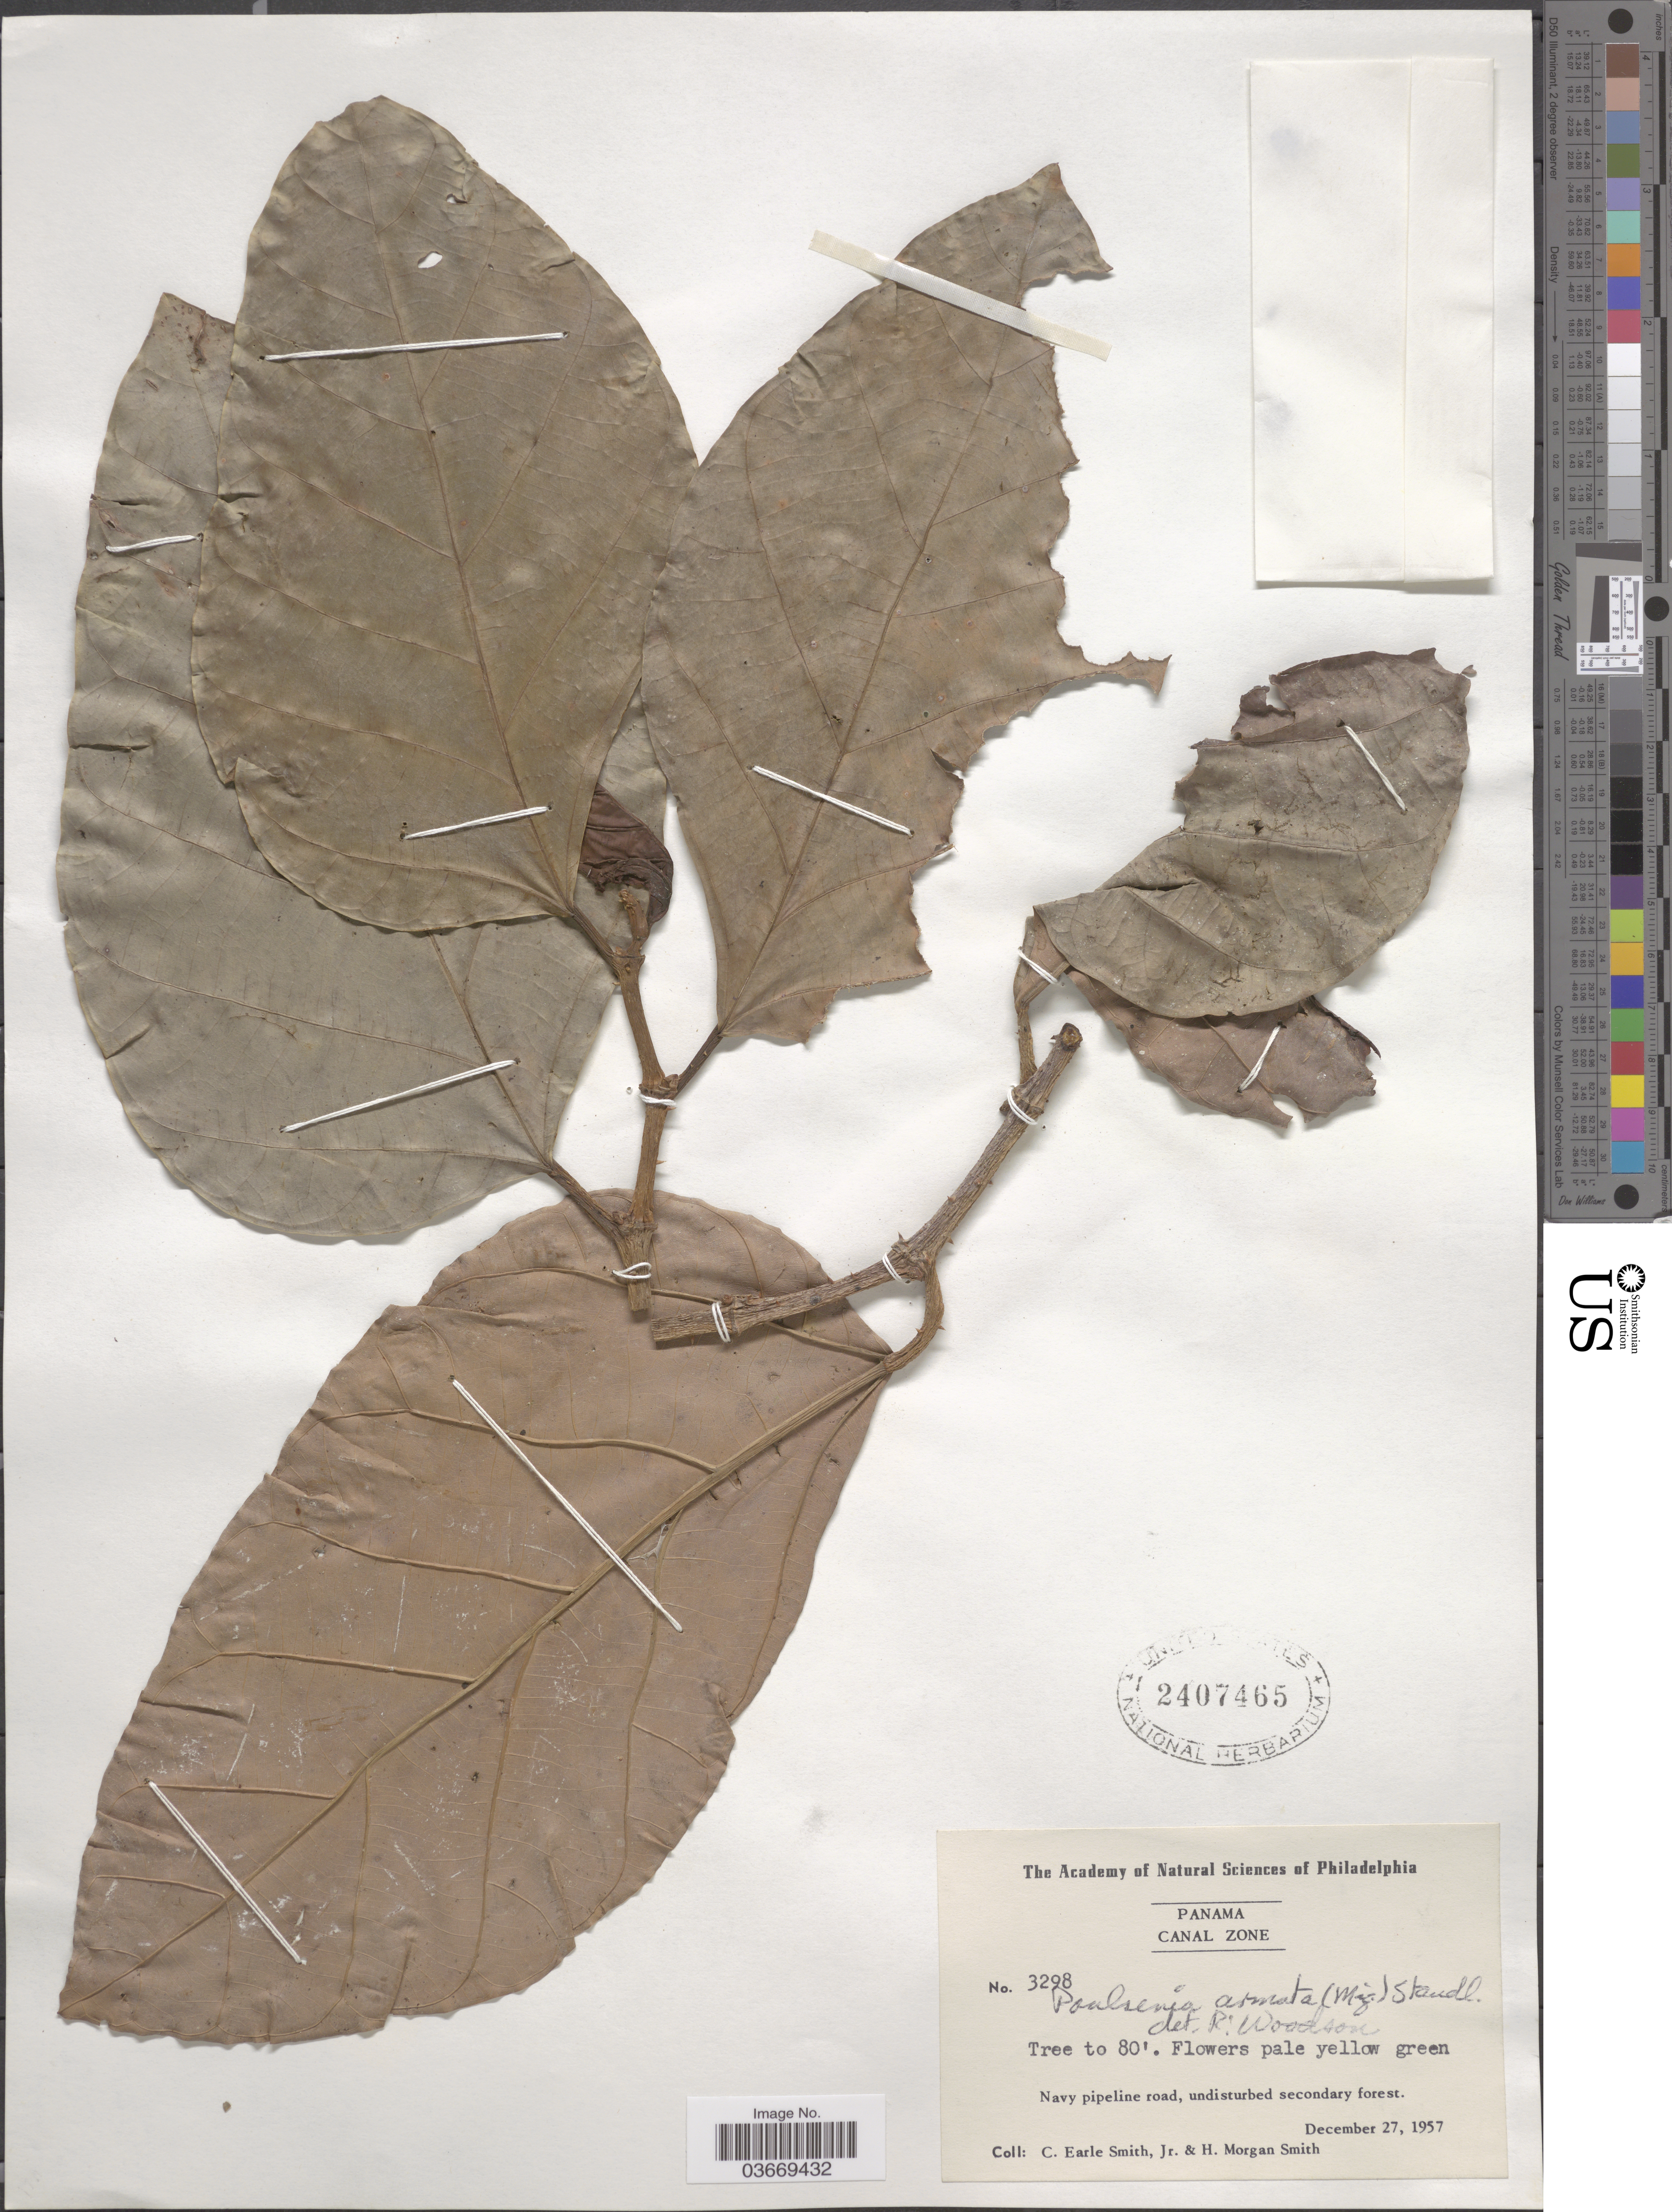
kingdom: Plantae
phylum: Tracheophyta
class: Magnoliopsida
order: Rosales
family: Moraceae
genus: Poulsenia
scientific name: Poulsenia armata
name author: (Miq.) Standl.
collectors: C. E. Smith Jr. & H. M. Smith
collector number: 3298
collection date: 1957-12-27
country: Panama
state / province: Colón / Panamá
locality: Canal Zone, Navy pipeline road.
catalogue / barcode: US 2407465